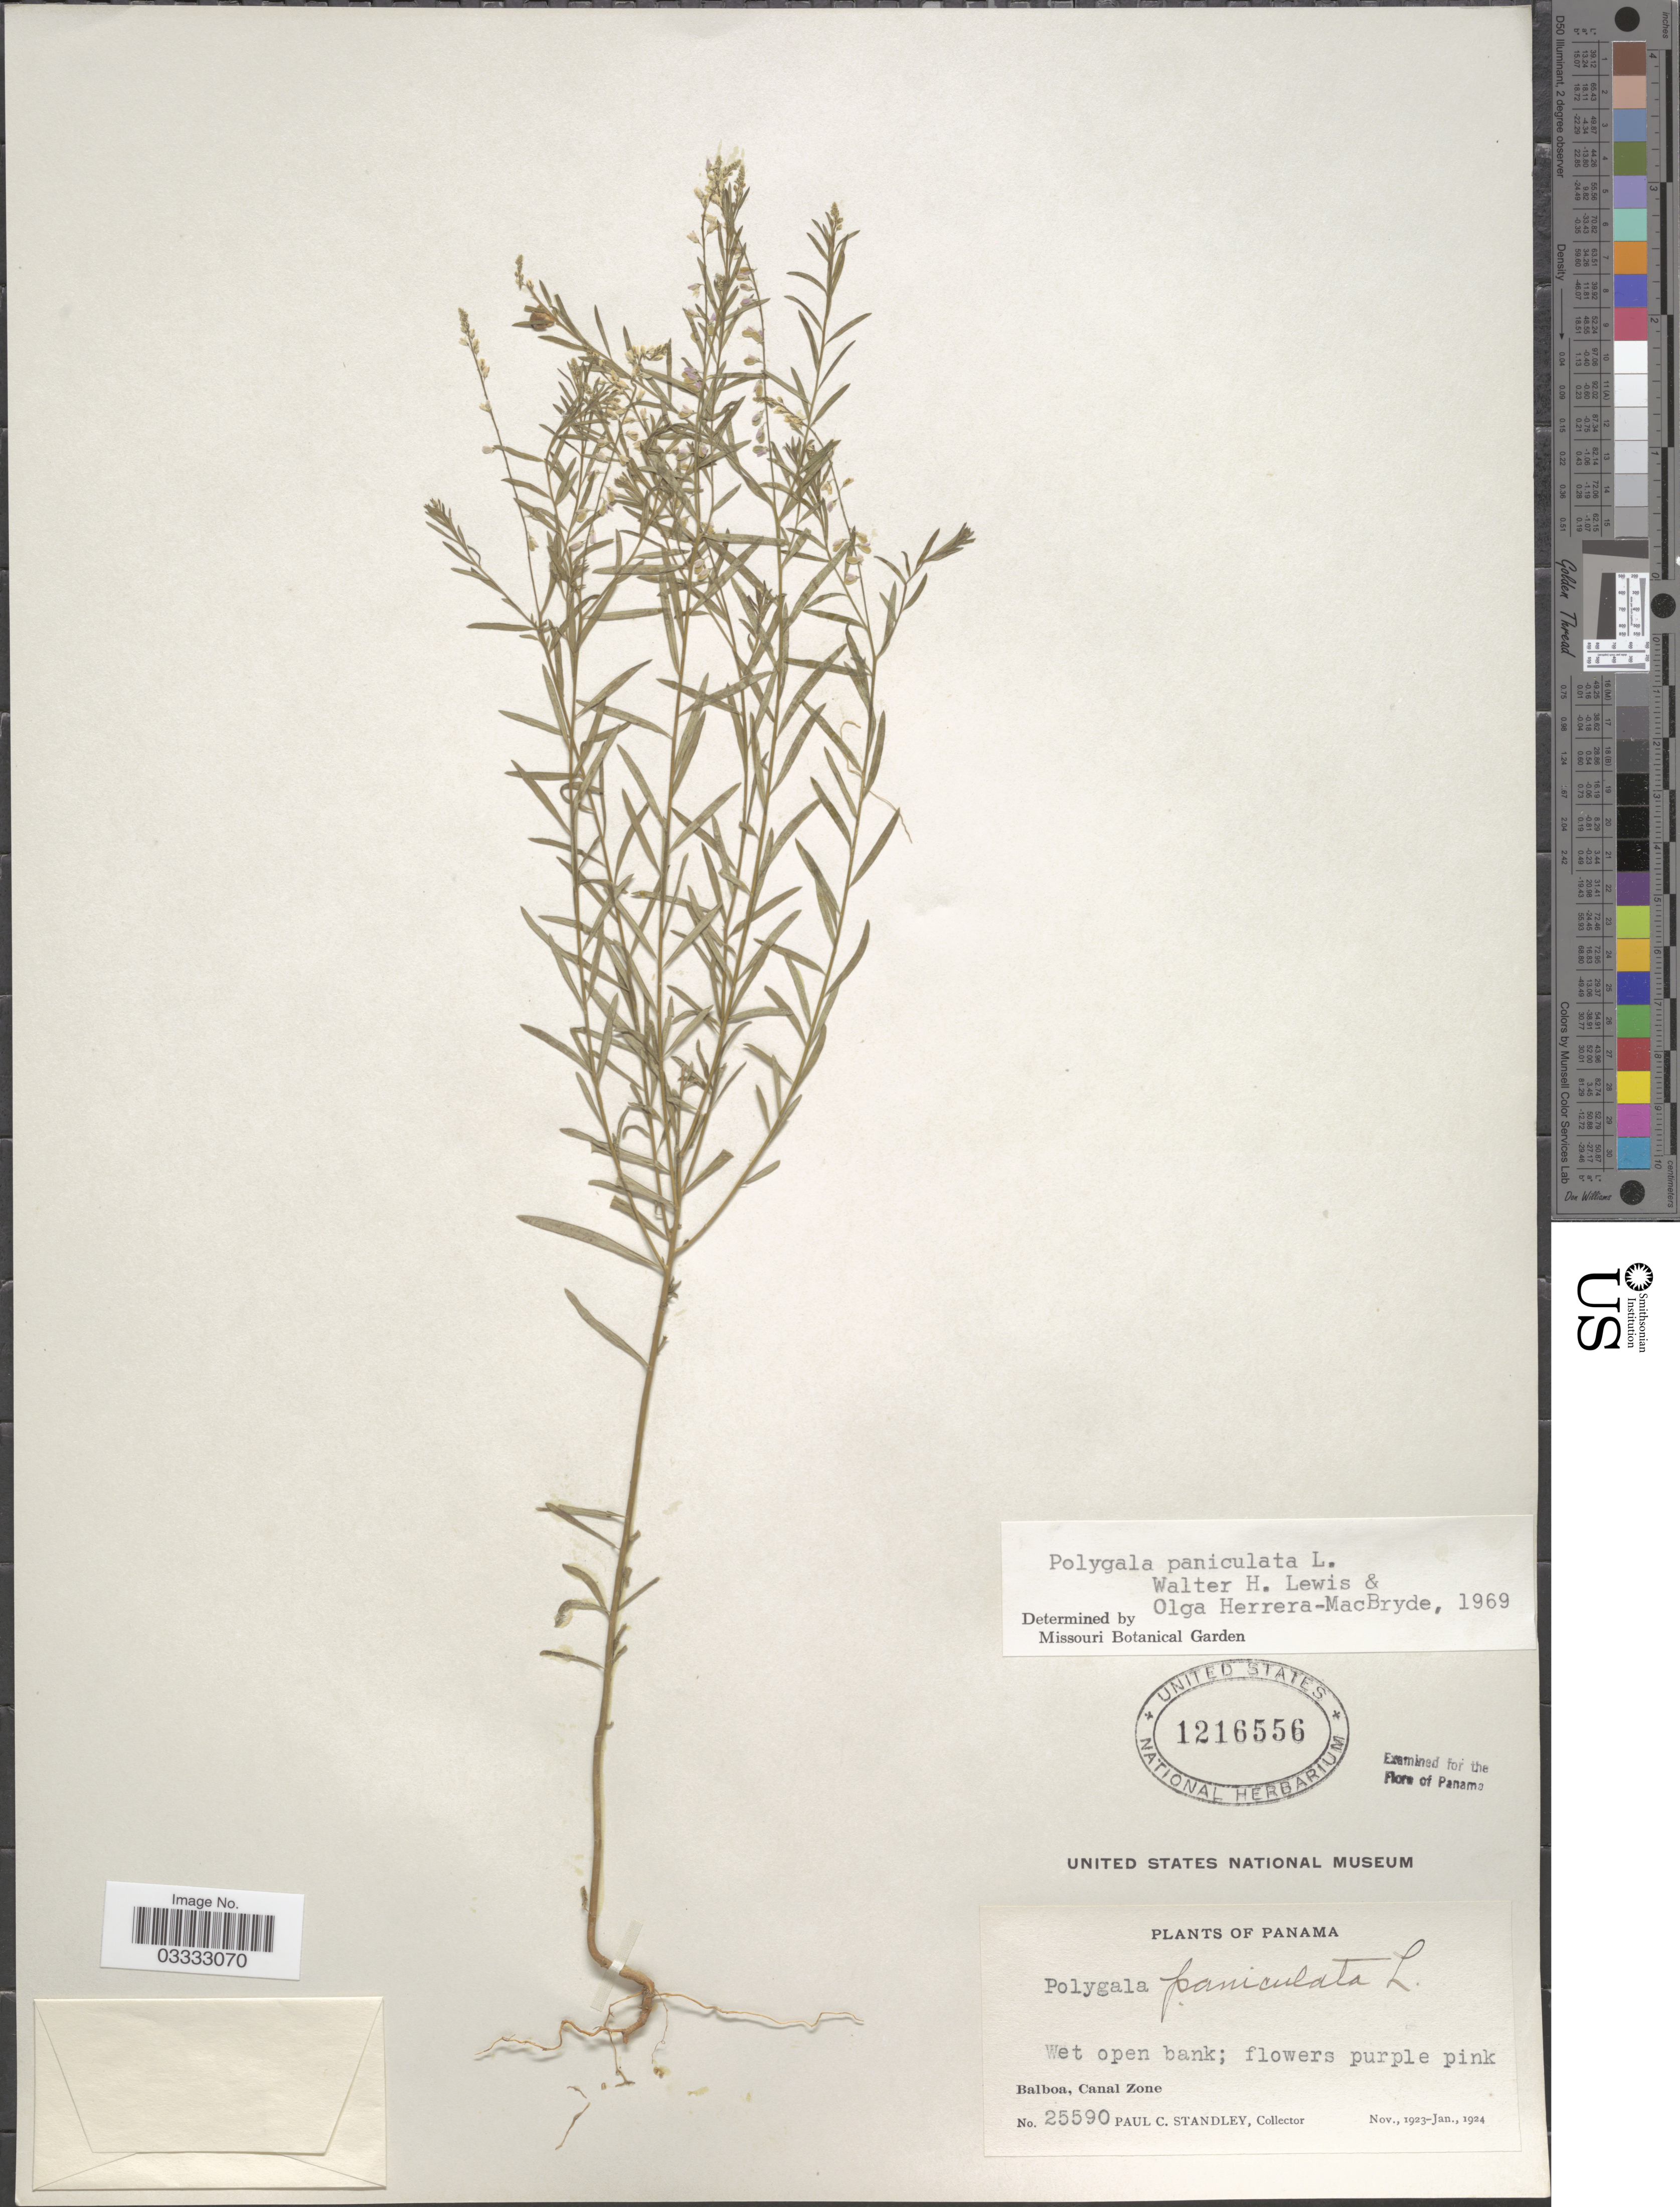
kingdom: Plantae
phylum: Tracheophyta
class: Magnoliopsida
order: Fabales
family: Polygalaceae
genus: Polygala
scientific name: Polygala paniculata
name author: L.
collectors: P. C. Standley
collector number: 25590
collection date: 1923-11/1924-01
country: Panama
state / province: Colón / Panamá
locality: Balboa, Canal Zone.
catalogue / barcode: US 1216556